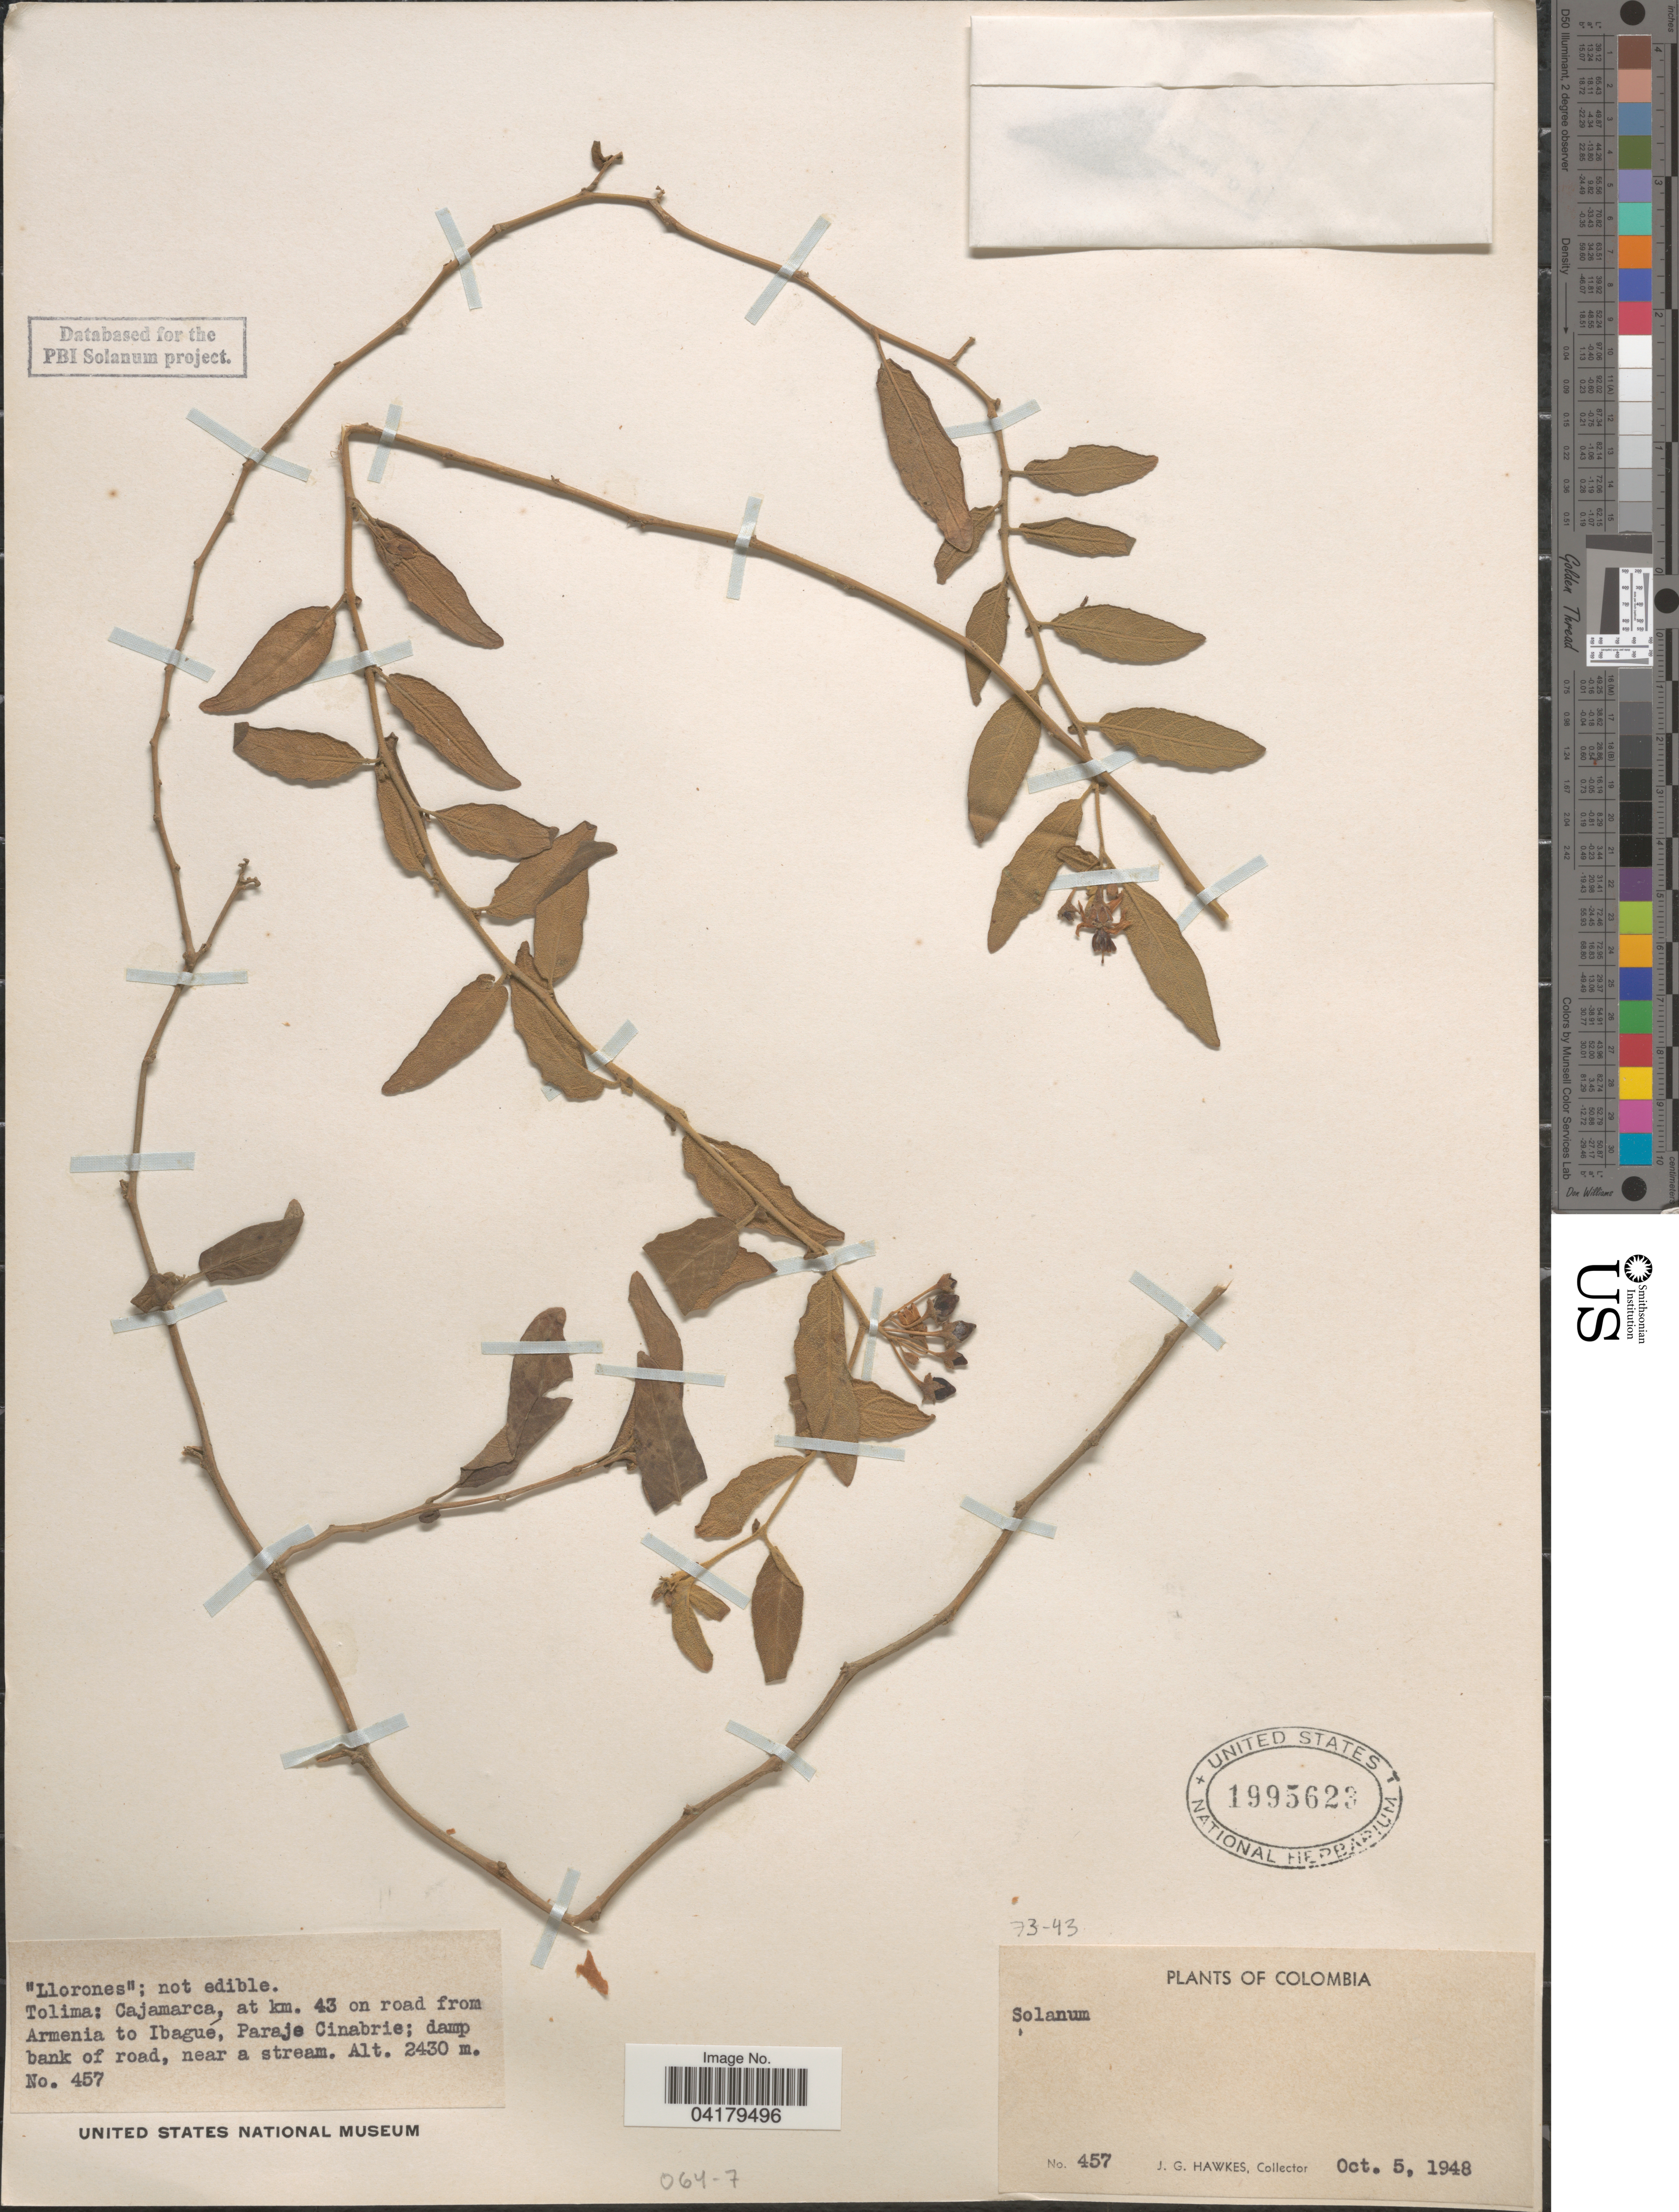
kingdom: Plantae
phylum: Tracheophyta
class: Magnoliopsida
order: Solanales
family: Solanaceae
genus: Solanum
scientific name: Solanum (Leptostemonum) sp.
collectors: J. Hawkes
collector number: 457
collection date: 1948-10-05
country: Colombia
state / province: Tolima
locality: Cajamarca, at km. 43 on road from Armenia to Ibagué, Paraje Cinabrie.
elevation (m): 2430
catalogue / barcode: US 1995623